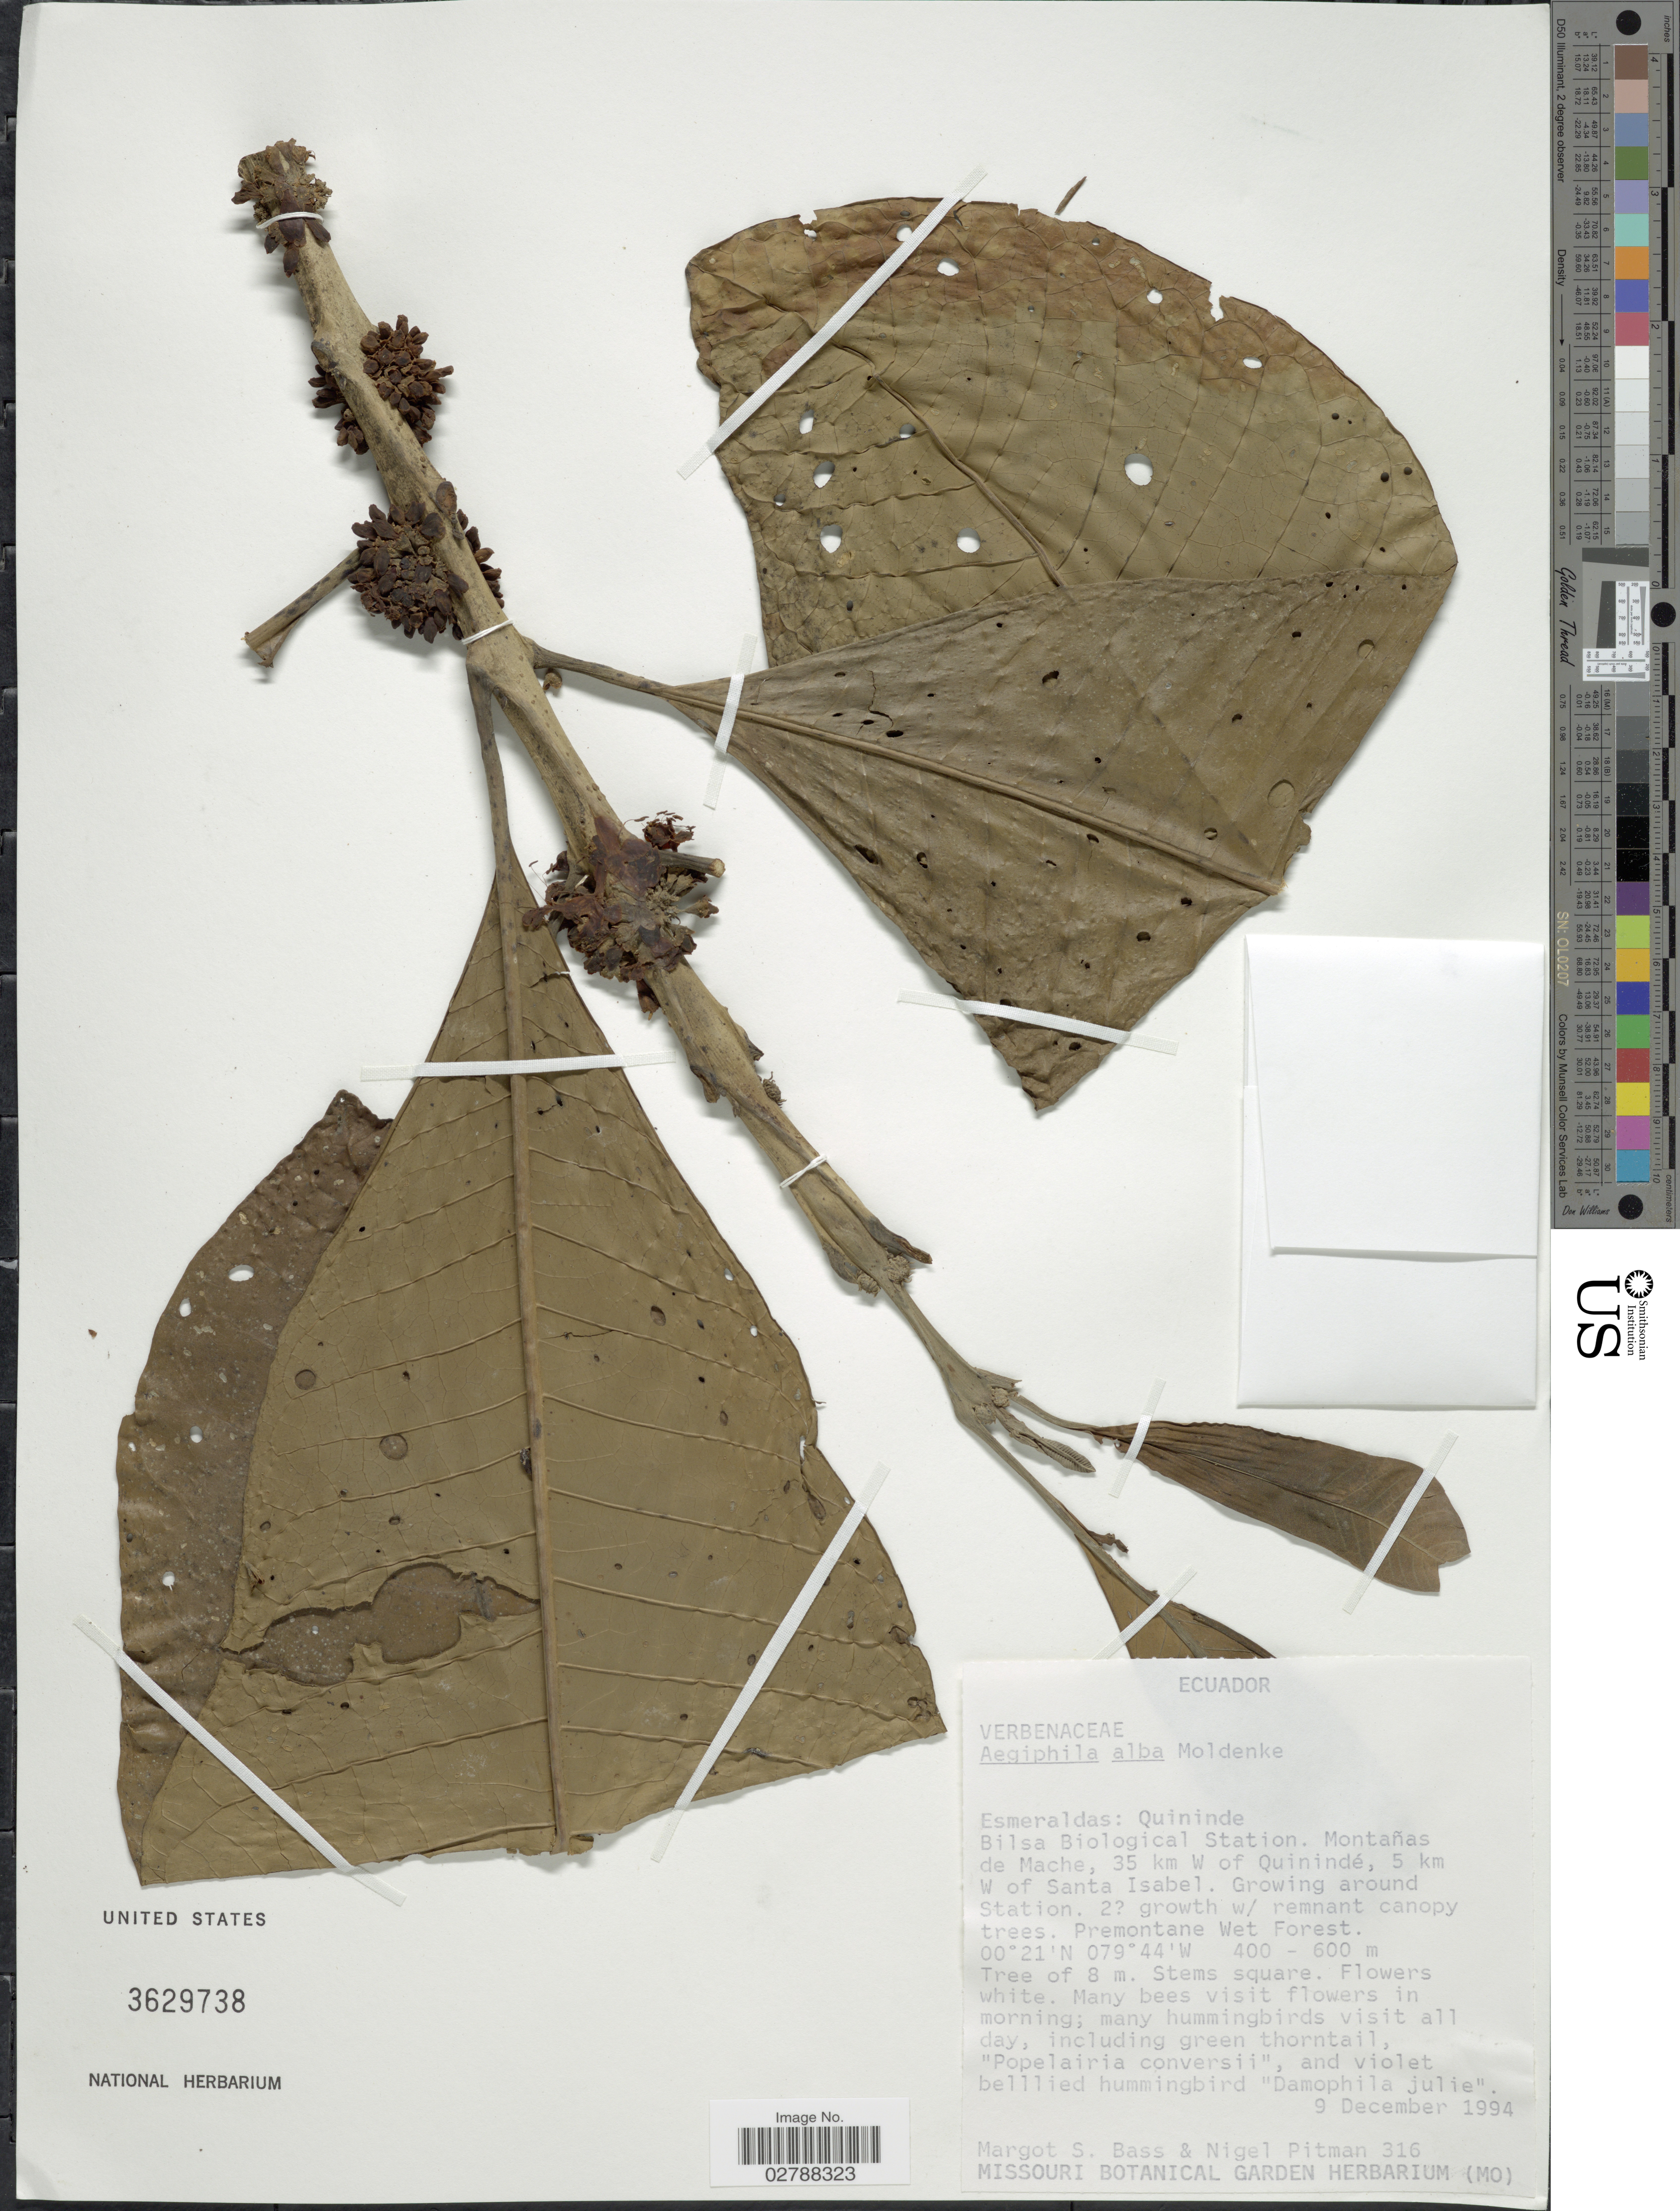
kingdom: Plantae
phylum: Tracheophyta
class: Magnoliopsida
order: Lamiales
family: Lamiaceae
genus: Aegiphila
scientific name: Aegiphila alba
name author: Moldenke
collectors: M. Bass & N. Pitman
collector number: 316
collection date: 1994-12-09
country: Ecuador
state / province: Esmeraldas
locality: Quininde, Bilsa Bioligical Station. Montañas de Mache, 35 km W of Quinindé, 5 km W of Santa Isabel, Growing around Station 2.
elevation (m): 400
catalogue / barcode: US 3629738